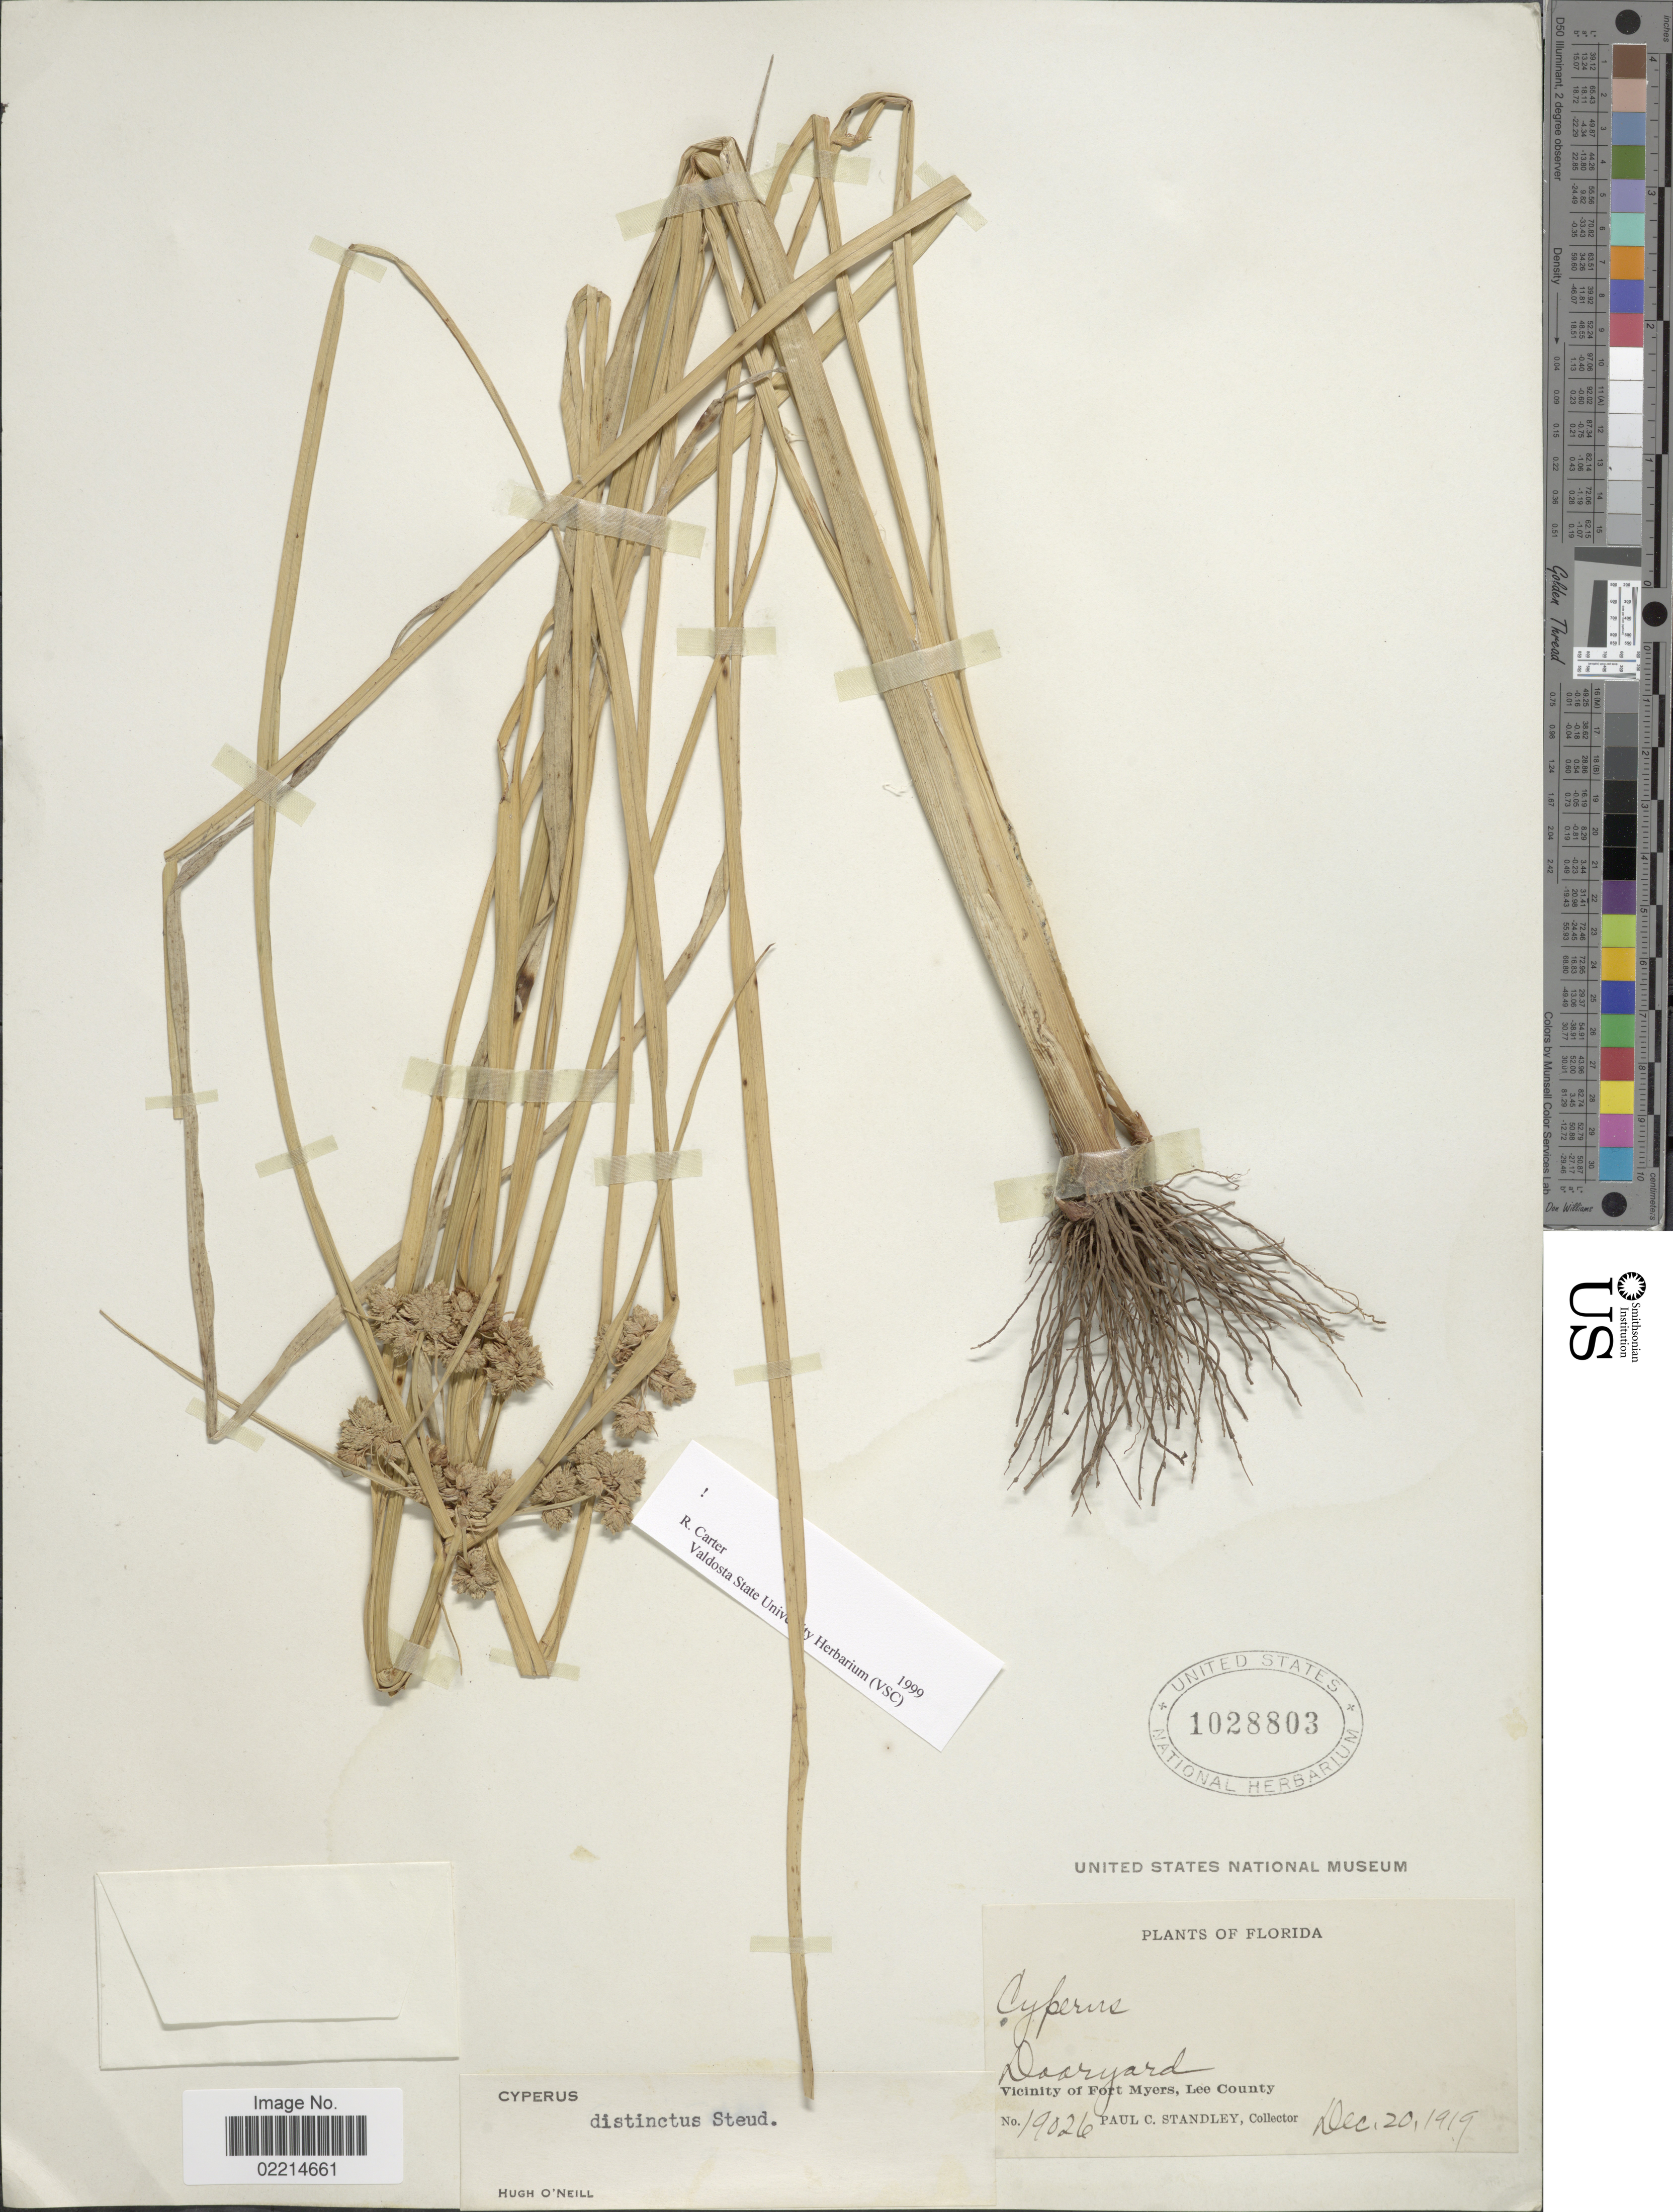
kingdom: Plantae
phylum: Tracheophyta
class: Liliopsida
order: Poales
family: Cyperaceae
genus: Cyperus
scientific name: Cyperus distinctus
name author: Steud.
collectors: P. C. Standley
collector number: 19026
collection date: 1919-12-20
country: United States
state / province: Florida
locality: Doaryard. Vicinity of Fort Myers, Lee County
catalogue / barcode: US 1028803